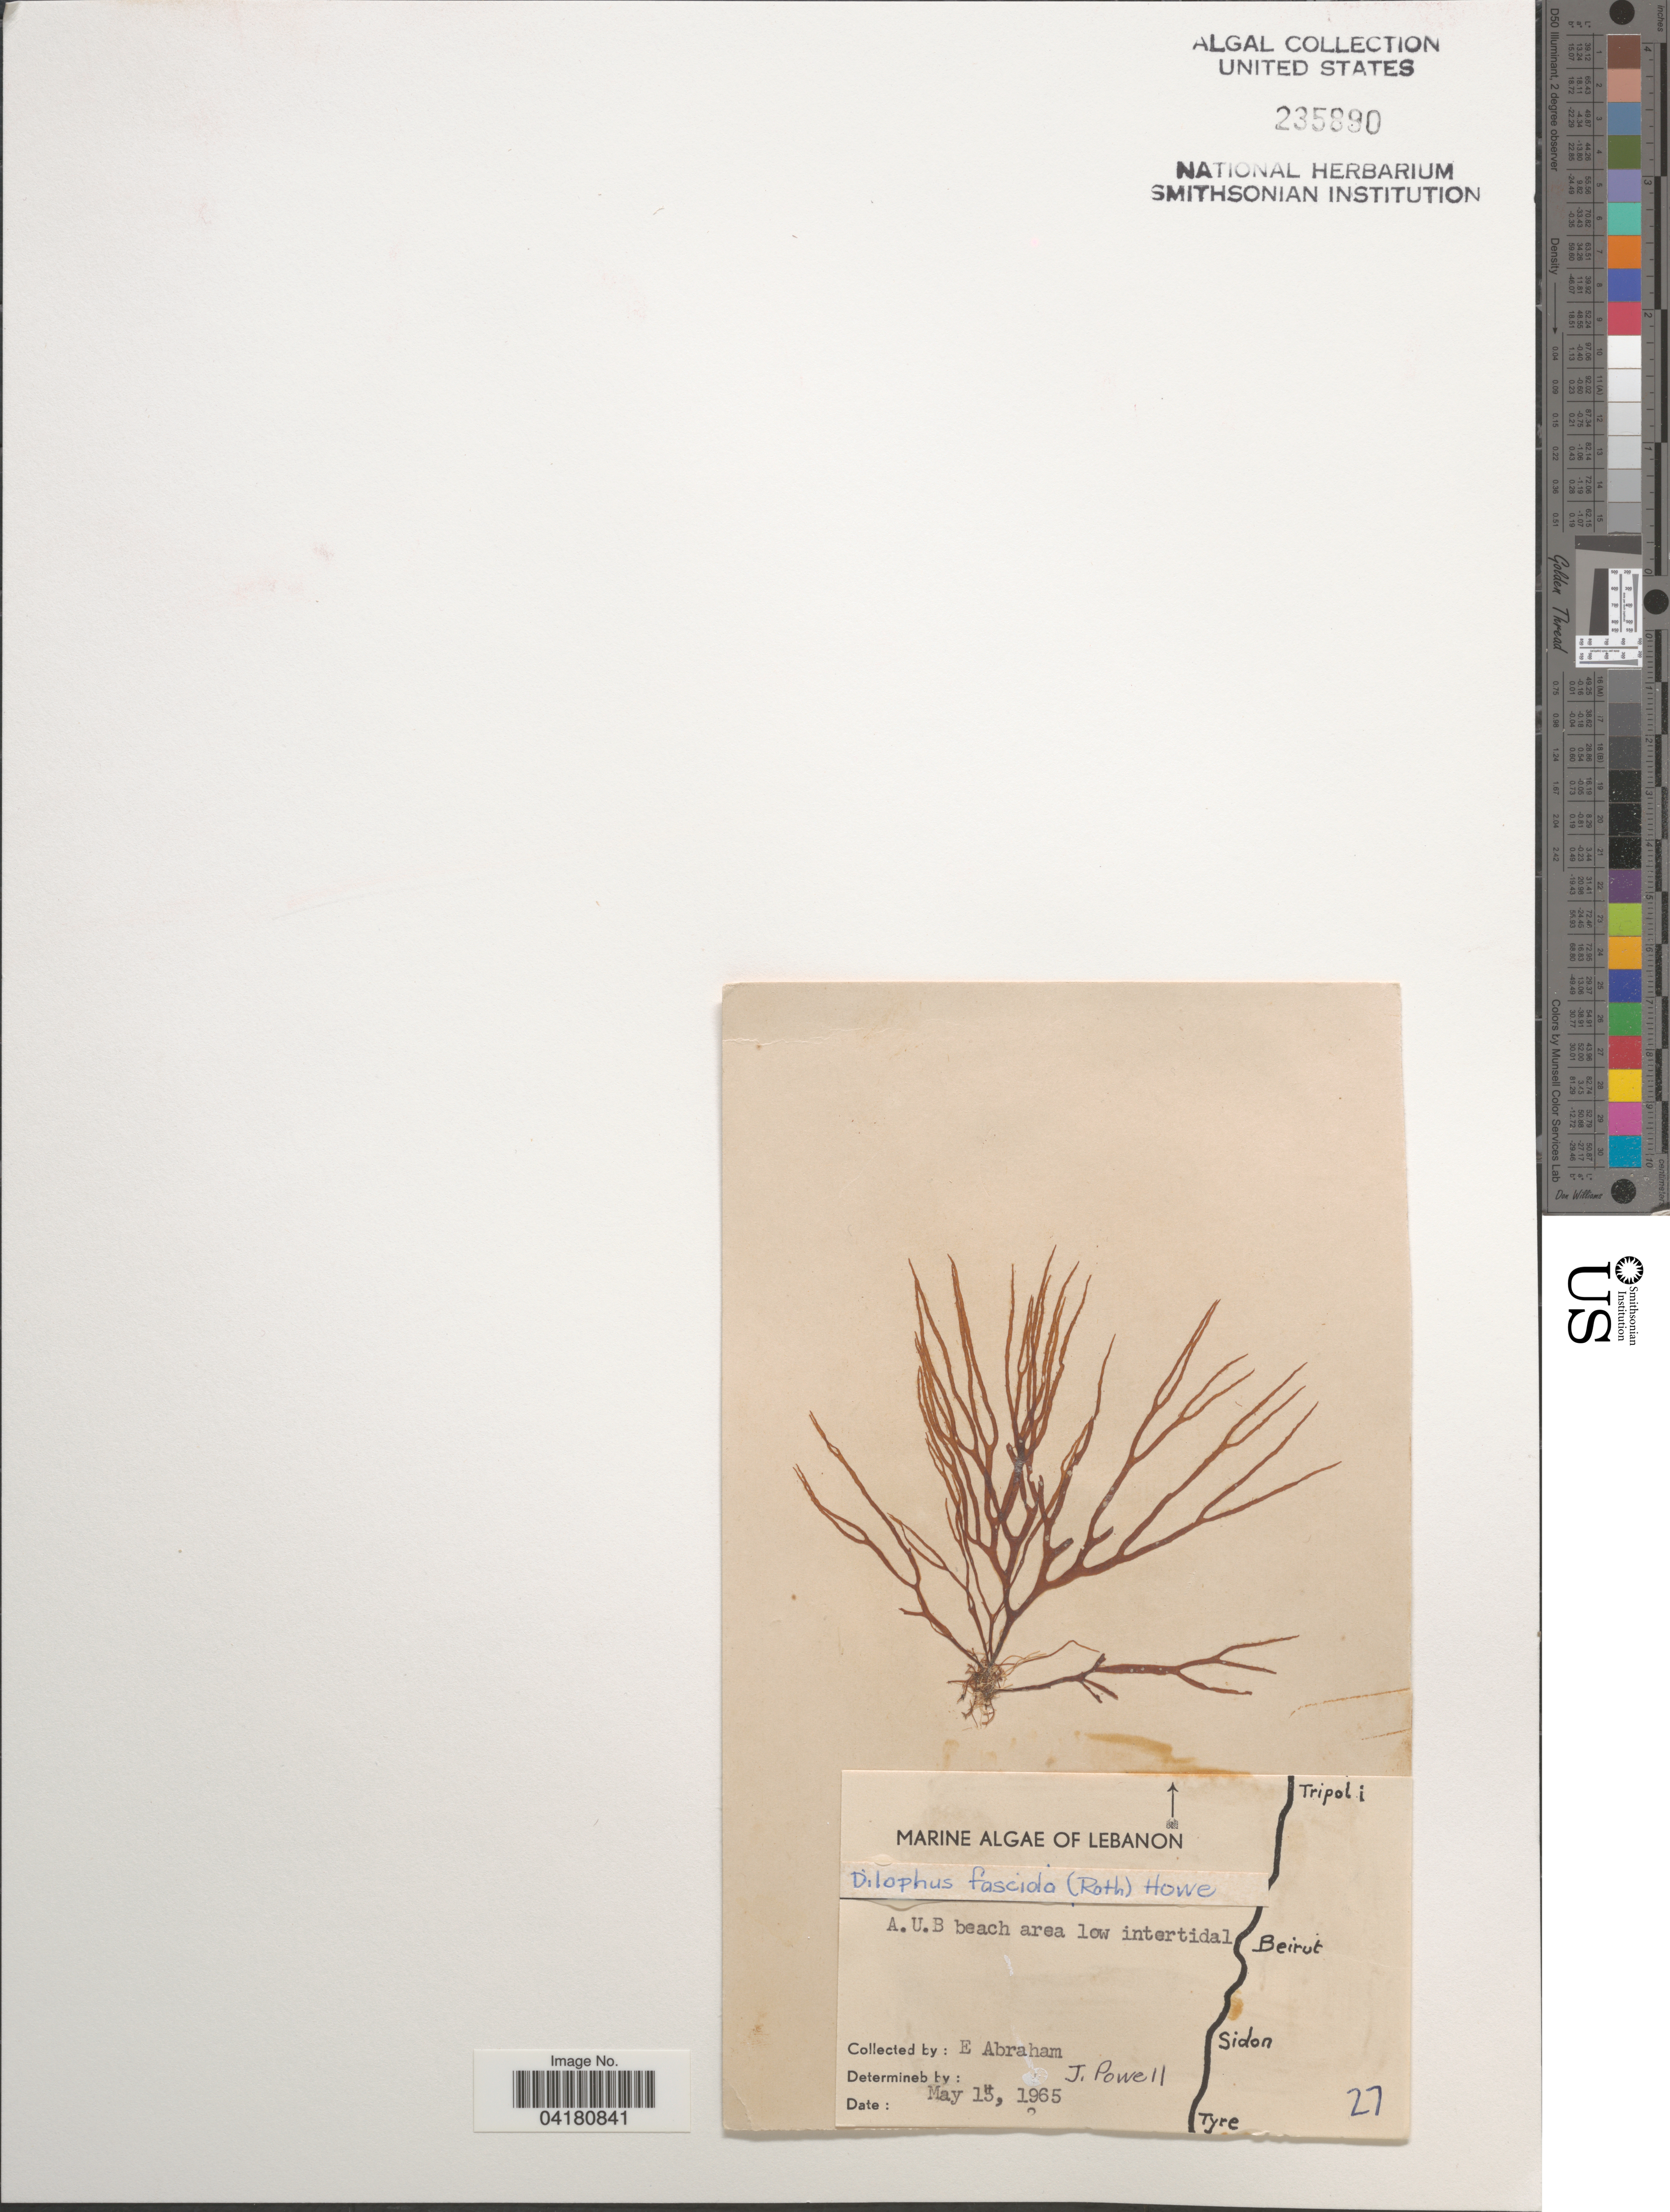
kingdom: Chromista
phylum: Ochrophyta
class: Phaeophyceae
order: Dictyotales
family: Dictyotaceae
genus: Dictyota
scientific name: Dictyota fasciola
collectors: E. Abraham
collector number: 27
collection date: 1965-05-15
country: Lebanon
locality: A.U.B. beach area low intertidal.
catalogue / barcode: US 235890